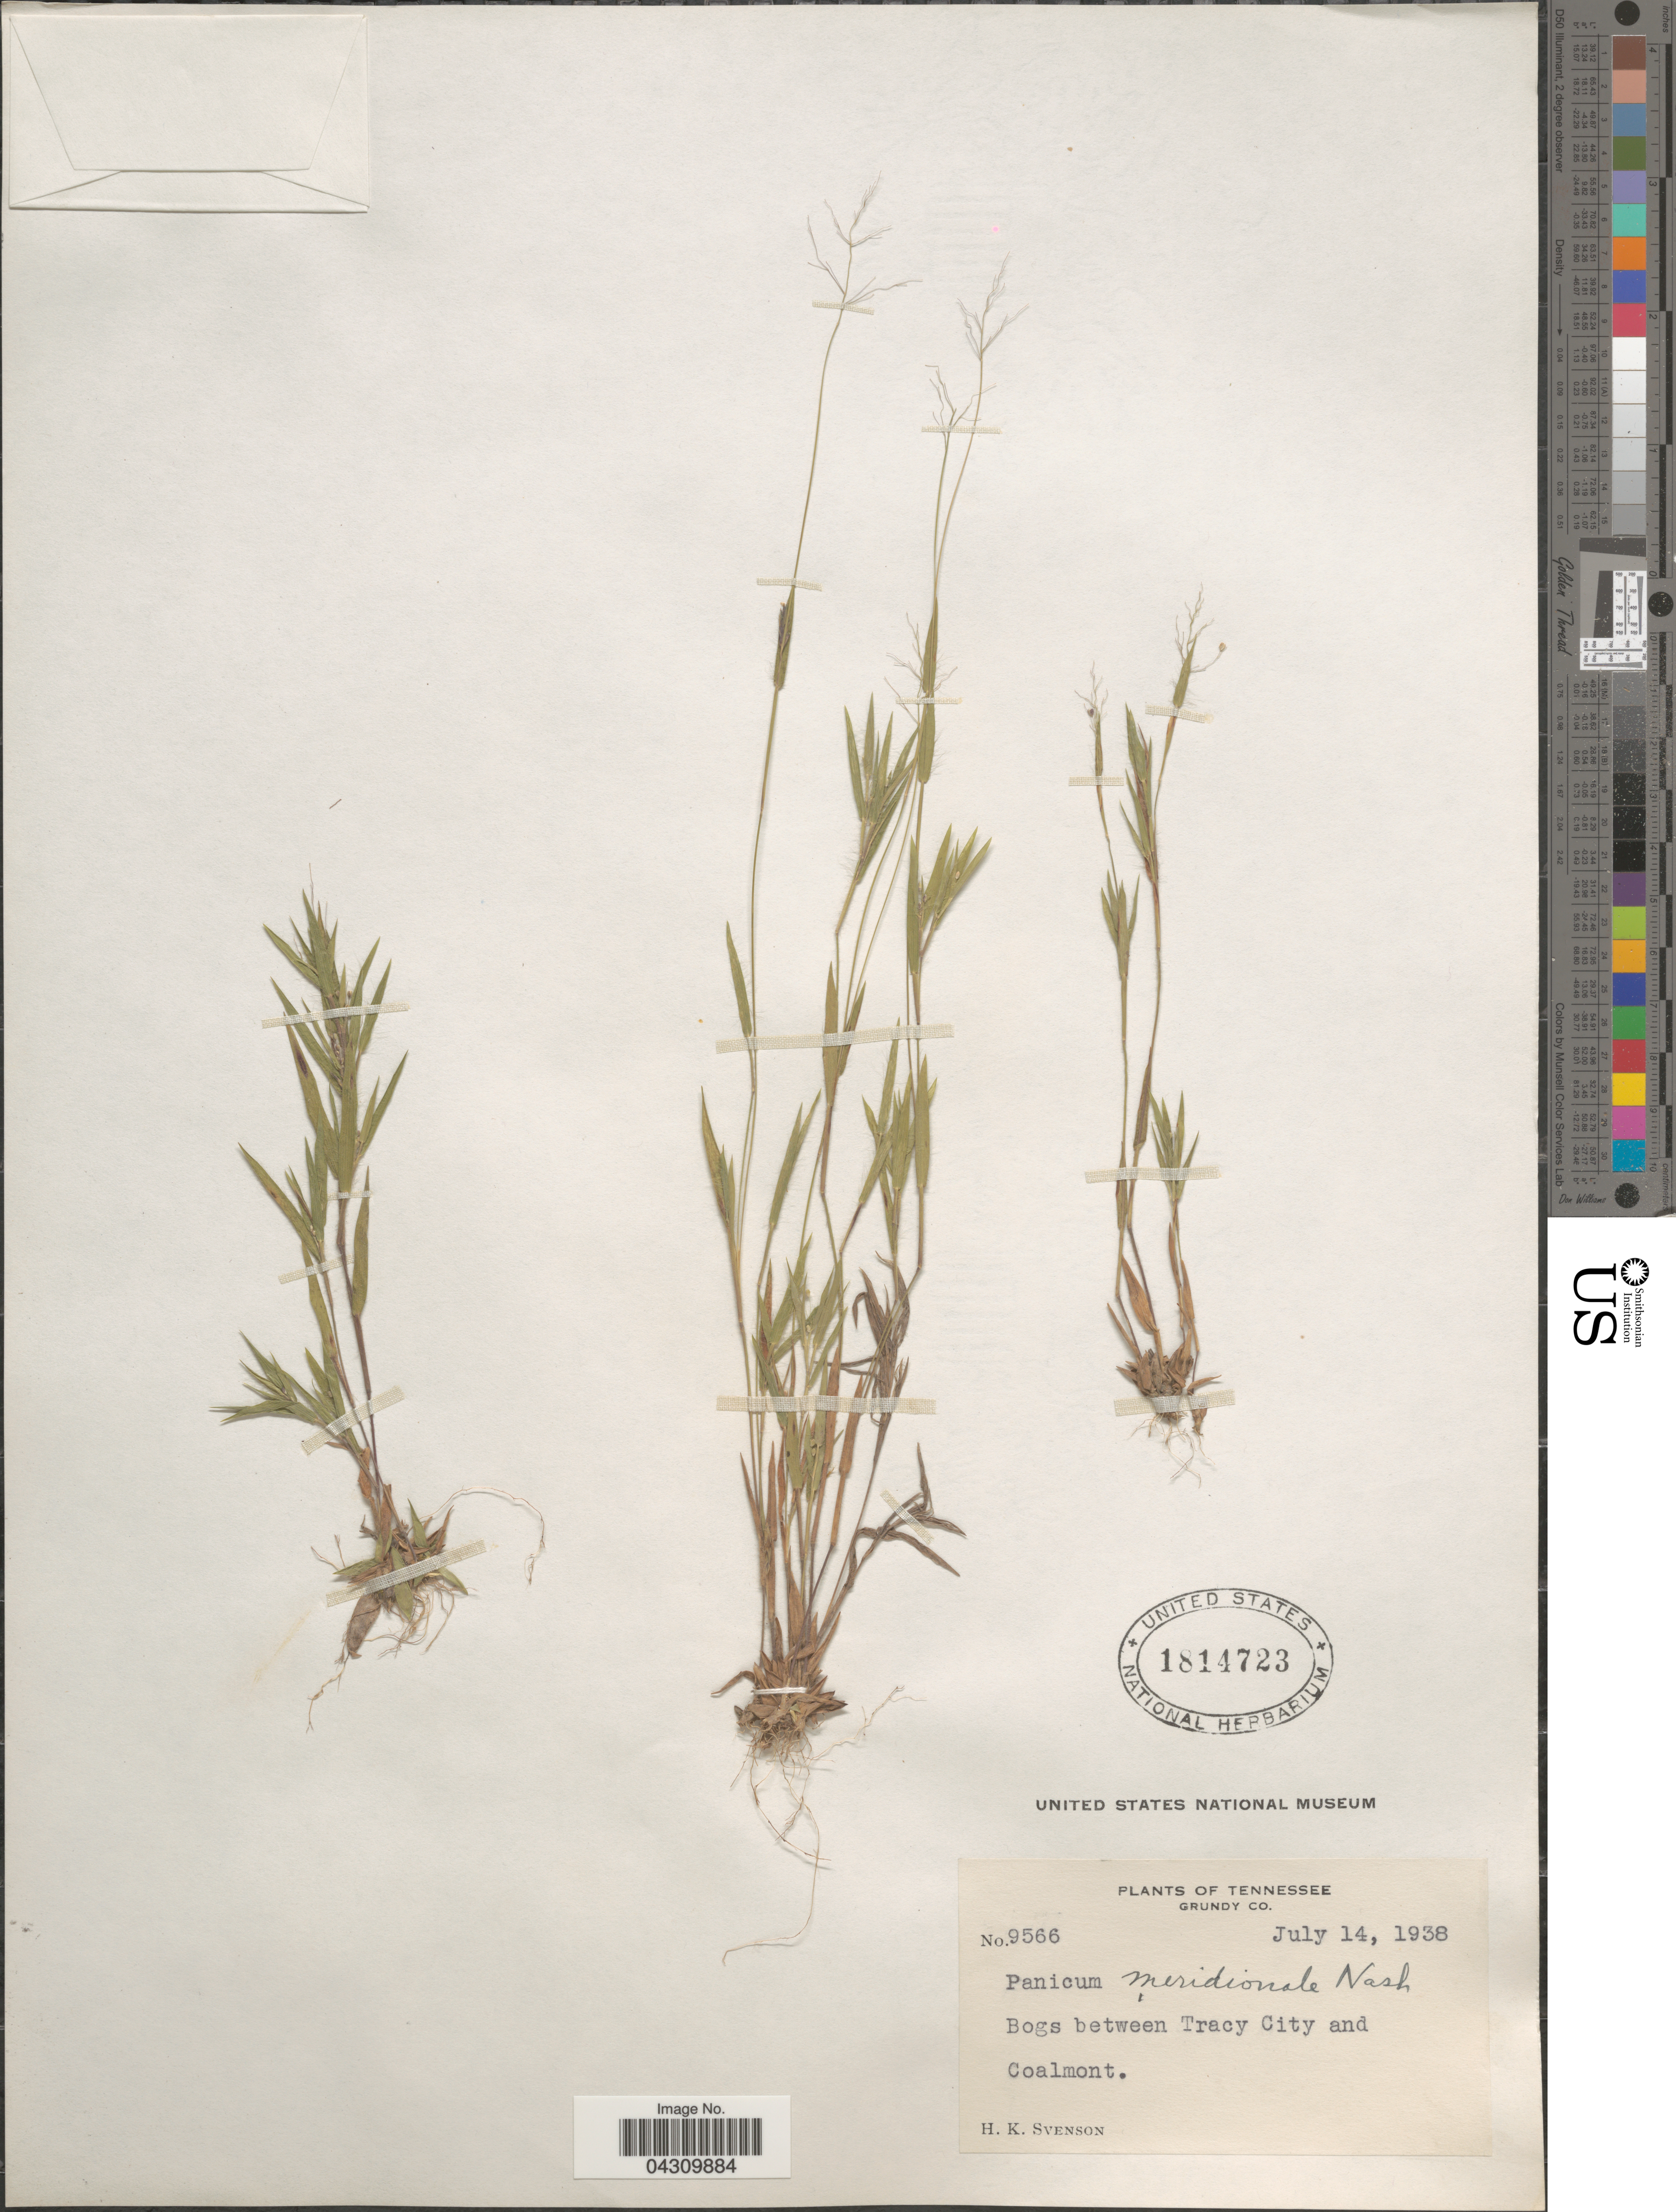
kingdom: Plantae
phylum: Tracheophyta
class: Liliopsida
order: Poales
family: Poaceae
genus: Dichanthelium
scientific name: Dichanthelium acuminatum var. acuminatum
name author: (Sw.) Gould & C.A. Clark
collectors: H. K. Svenson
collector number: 9566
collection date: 1938-07-14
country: United States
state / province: Tennessee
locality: Grundy Co. Bogs between Tracy City and Coalmont.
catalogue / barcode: US 1814723